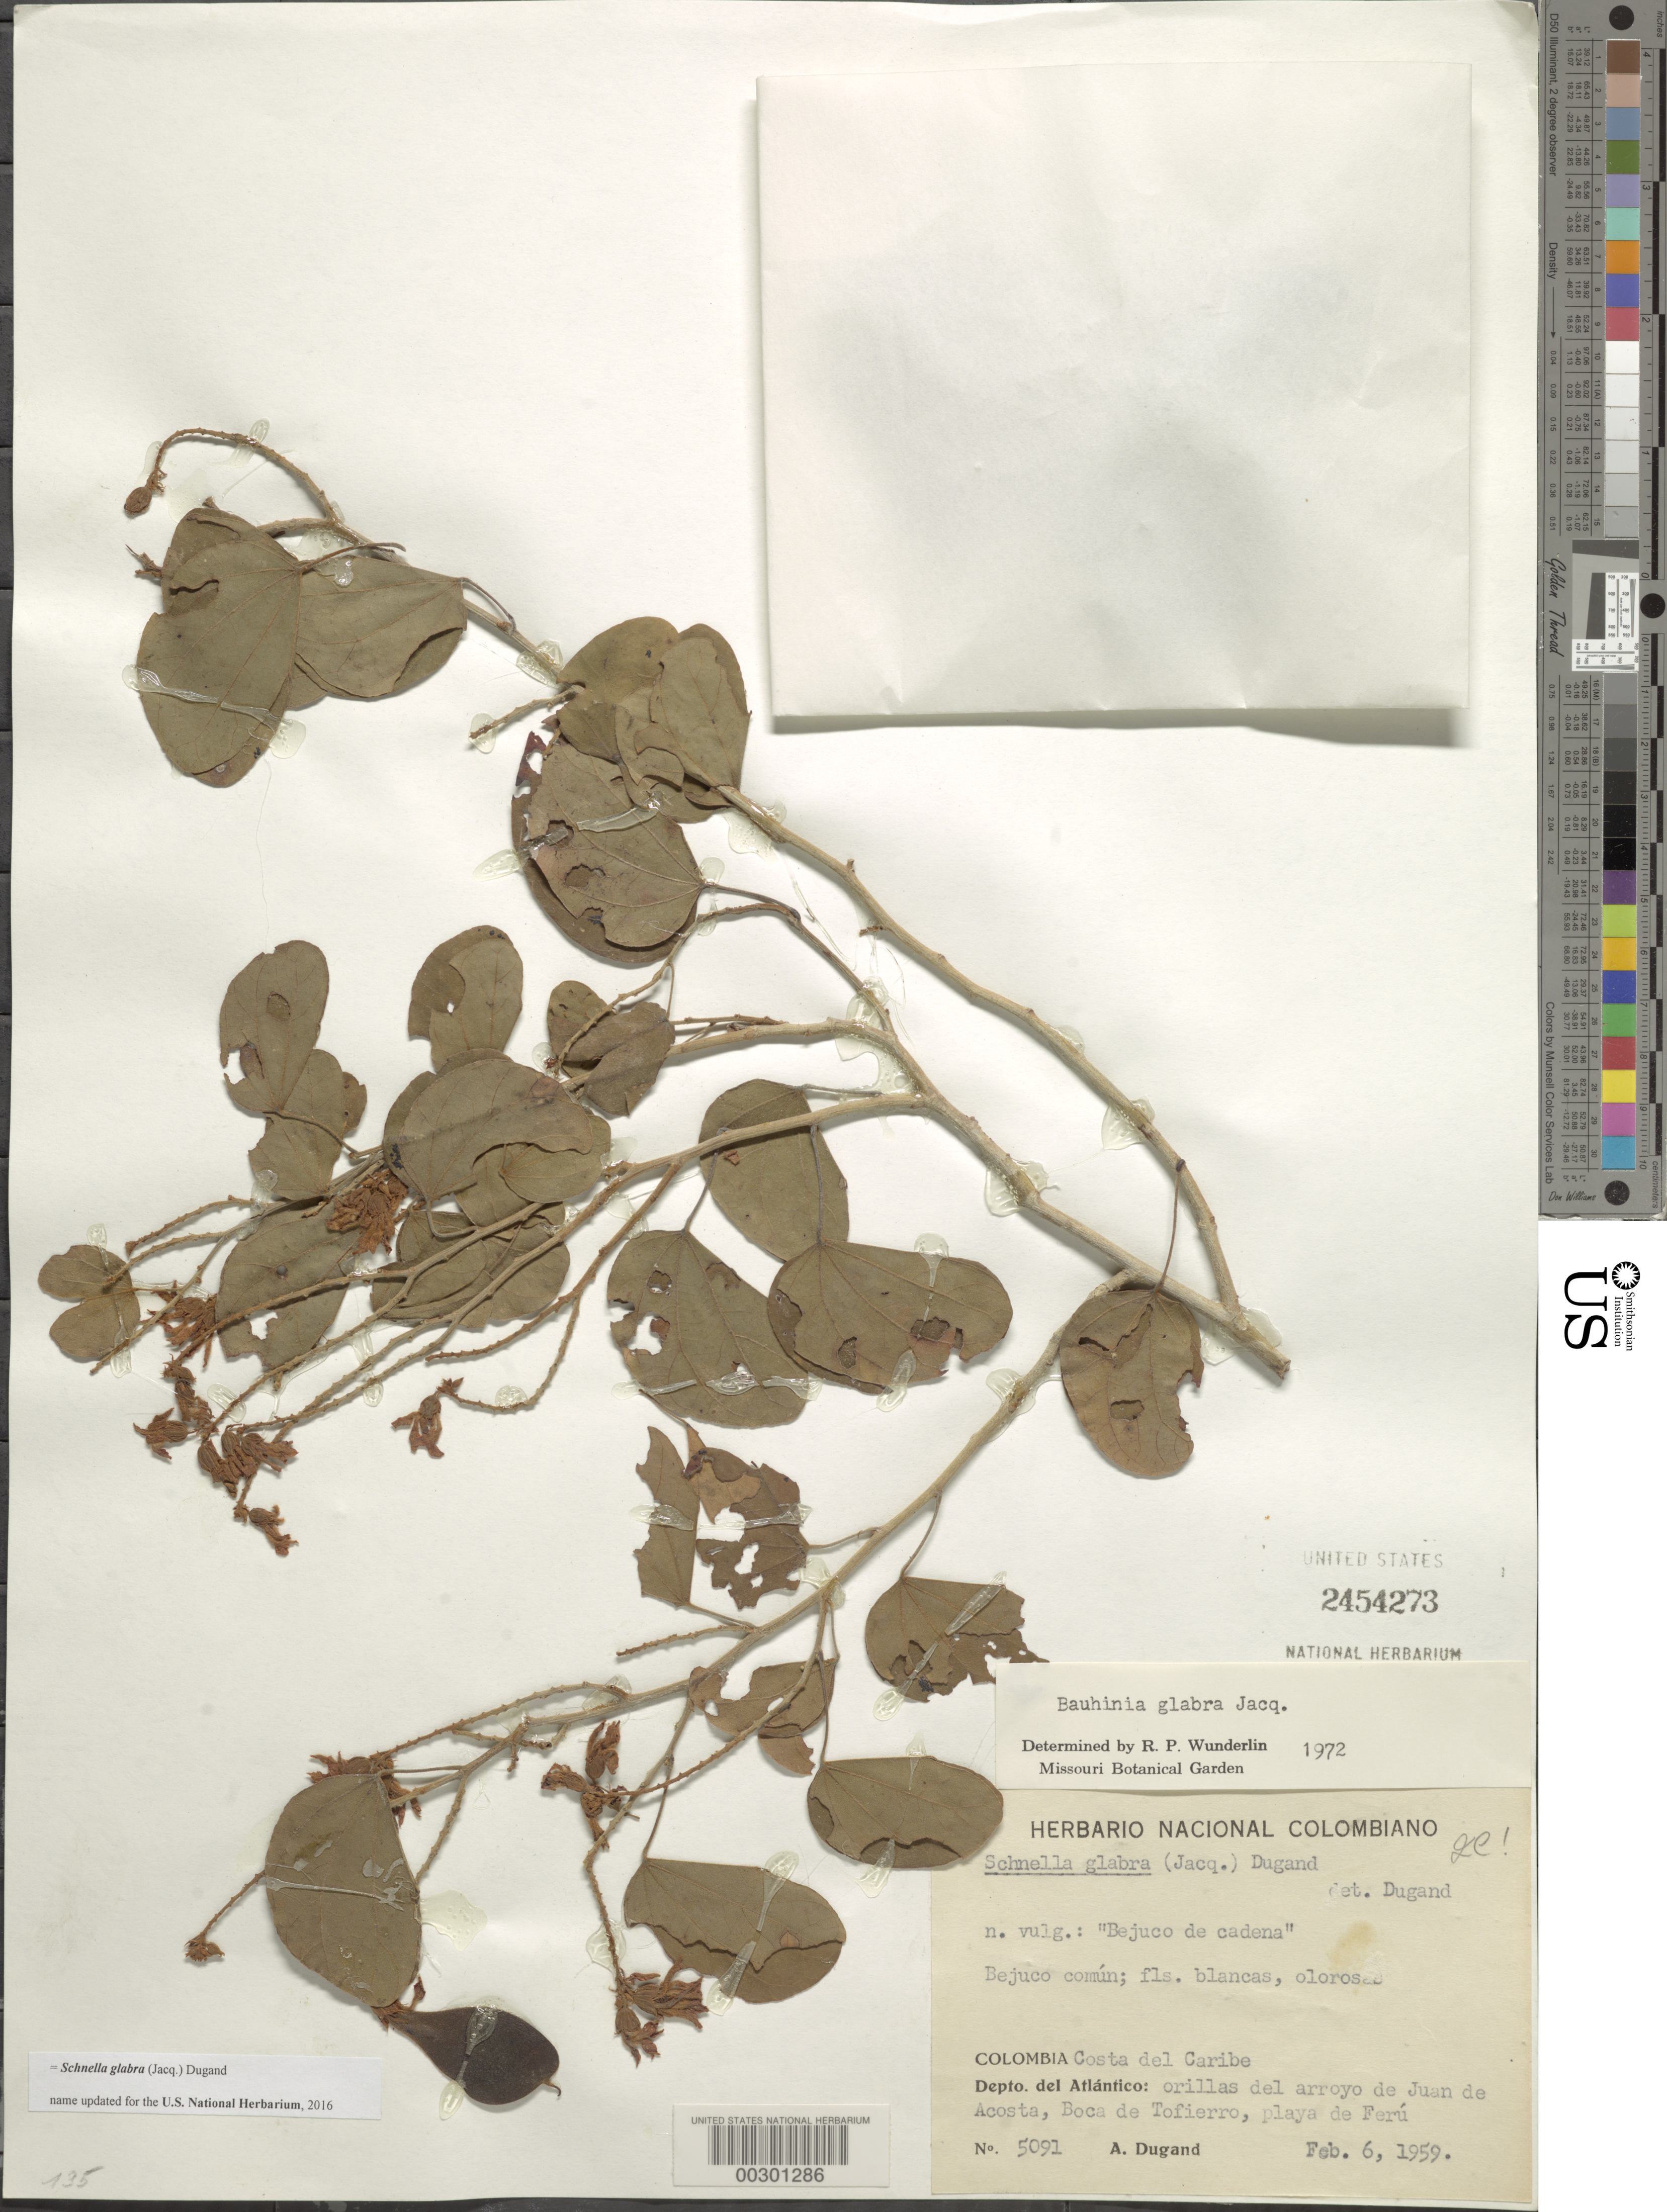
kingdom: Plantae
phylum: Tracheophyta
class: Magnoliopsida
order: Fabales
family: Fabaceae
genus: Schnella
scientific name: Schnella glabra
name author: (Jacq.) Dugand G.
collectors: A. Dugand G.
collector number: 5091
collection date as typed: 06 Feb 1959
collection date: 1959-02-06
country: Colombia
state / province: Atlántico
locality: Costa del Caribe; edge of the Arroyo de Juan de a Costa, Boca de Tofierro; Playa de Feru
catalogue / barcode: US 2454273